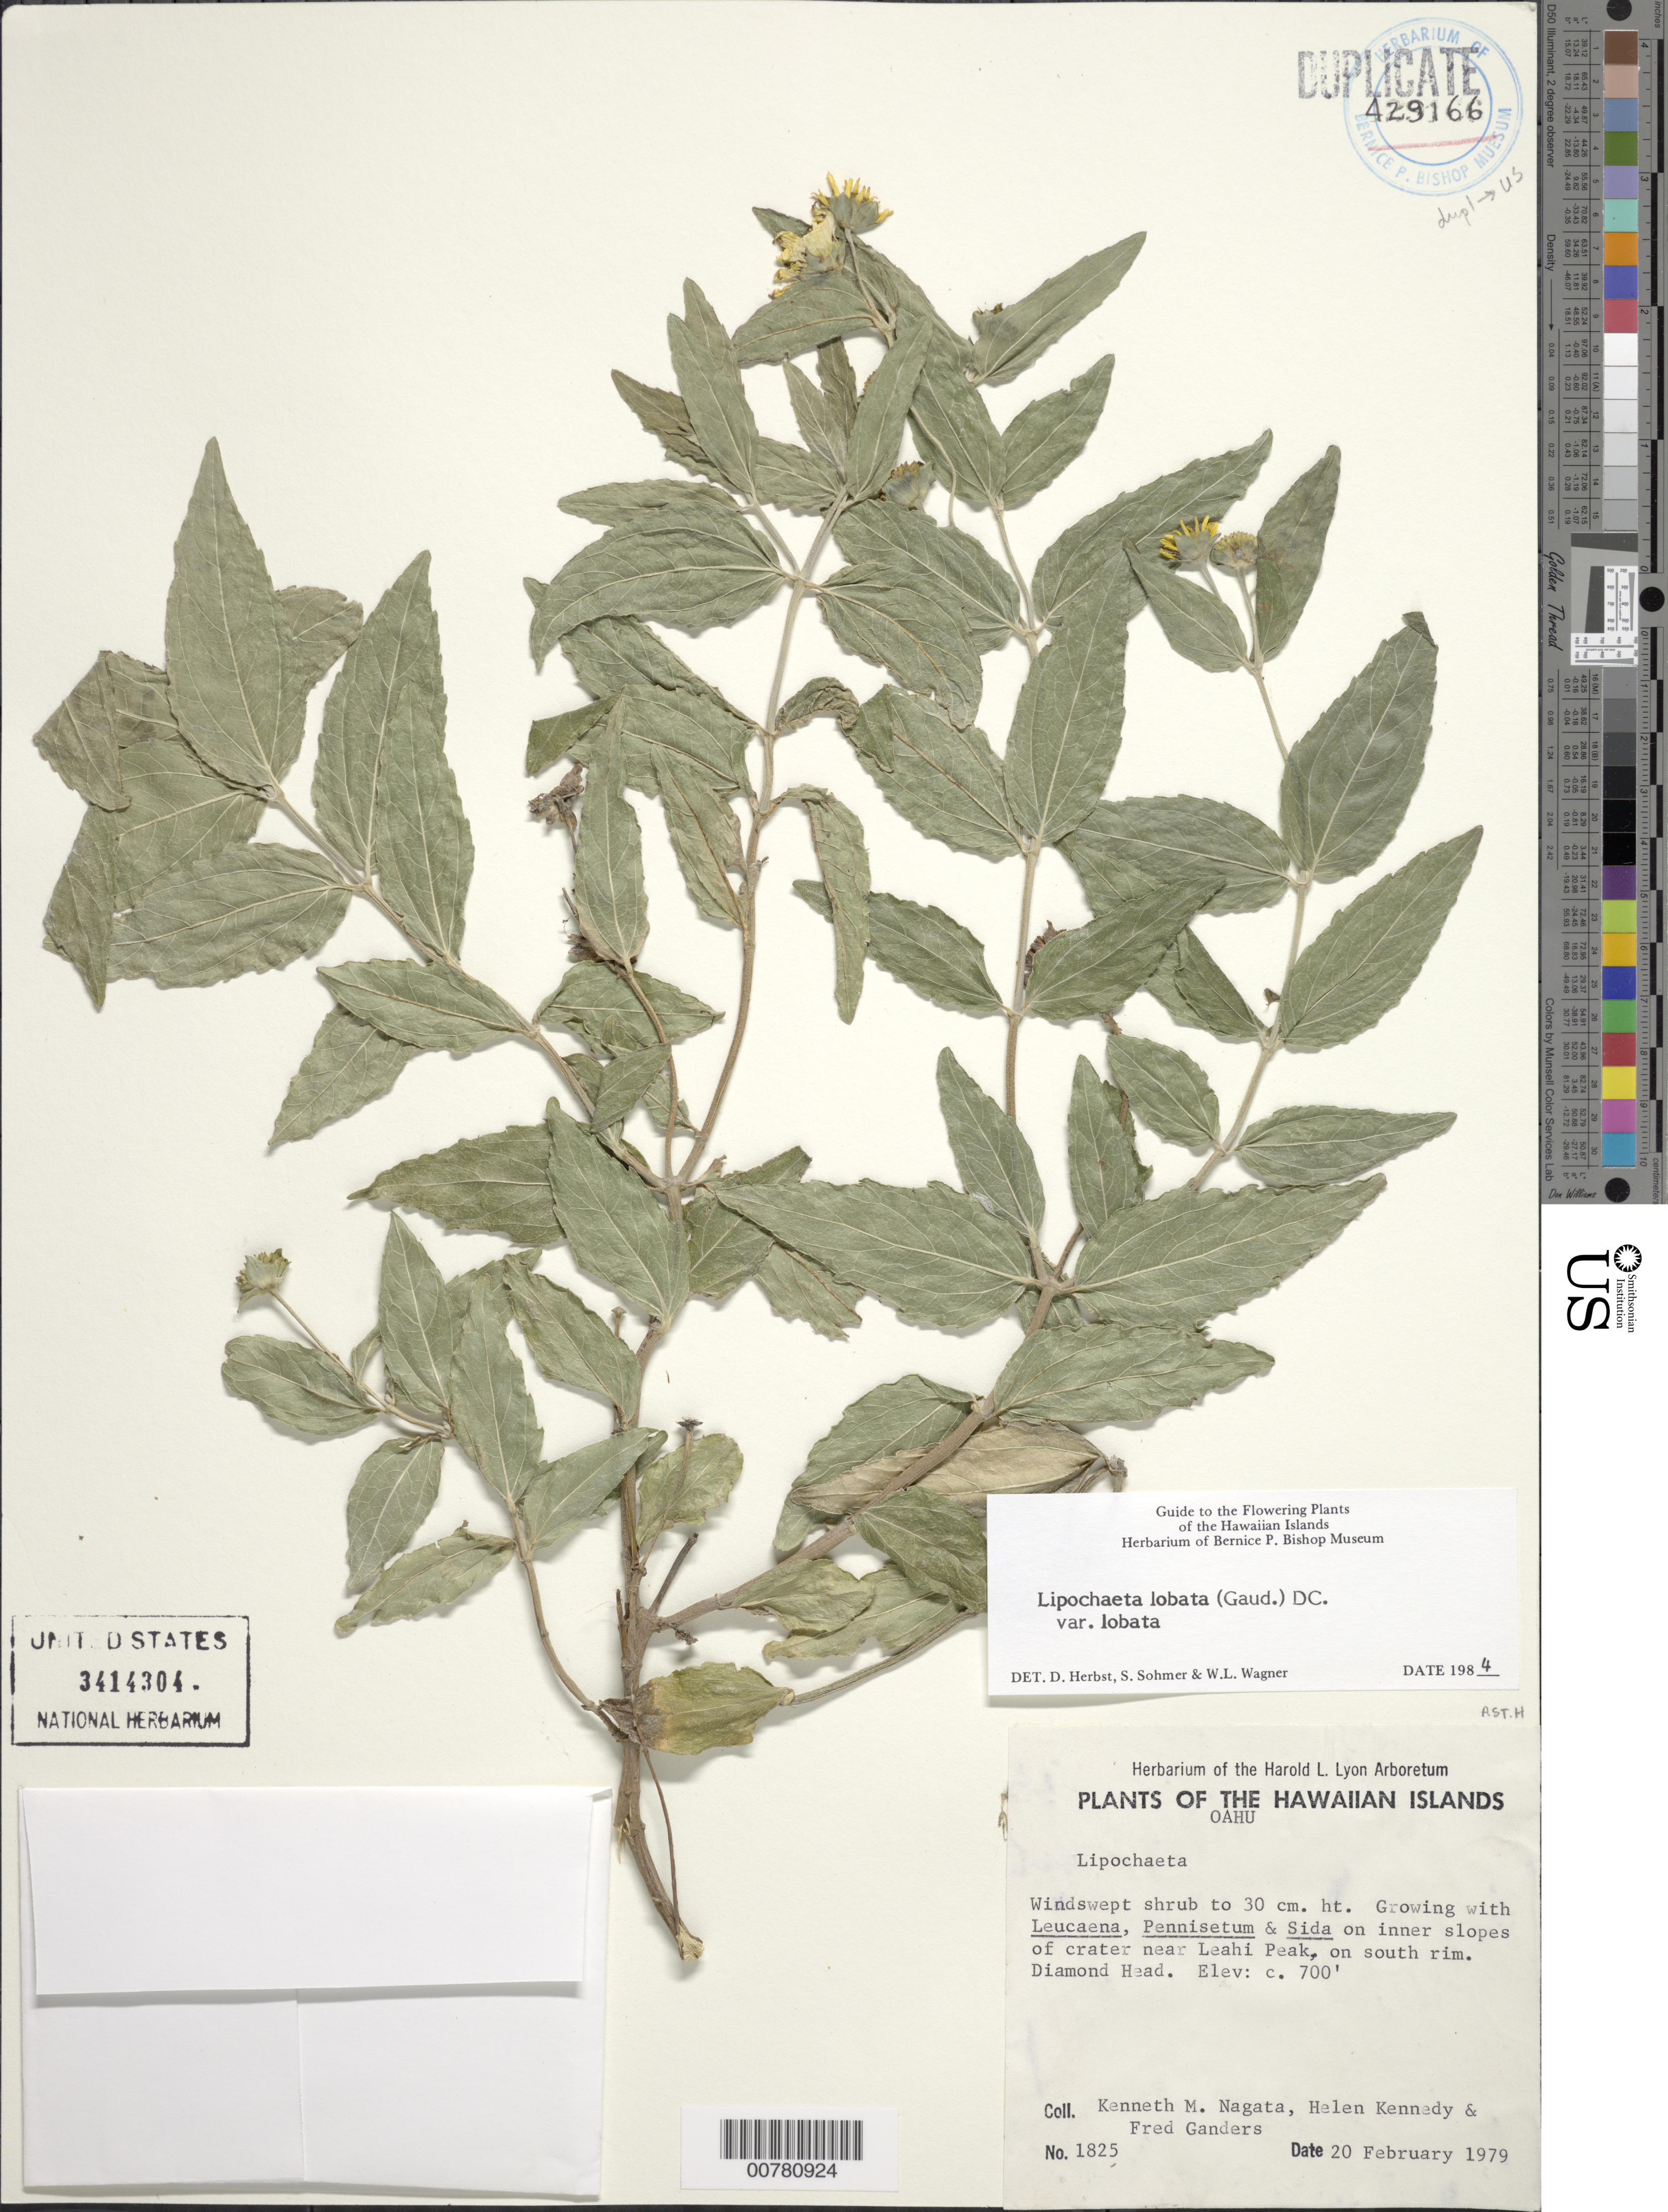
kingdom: Plantae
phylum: Tracheophyta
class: Magnoliopsida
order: Asterales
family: Asteraceae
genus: Lipochaeta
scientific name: Lipochaeta lobata var. lobata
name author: (Gaudich.) DC.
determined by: Wagner, W. L.; Herbst, D. R.; Sohmer, S. H.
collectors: K. Nagata, H. Kennedy & F. R. Ganders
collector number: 1825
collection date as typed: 20 Feb 1979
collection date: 1979-02-20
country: United States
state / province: Hawaii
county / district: Honolulu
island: Oahu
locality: Diamond Head south rim; inner slopes of crater near Leahi Peak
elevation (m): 213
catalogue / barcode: US 3414304